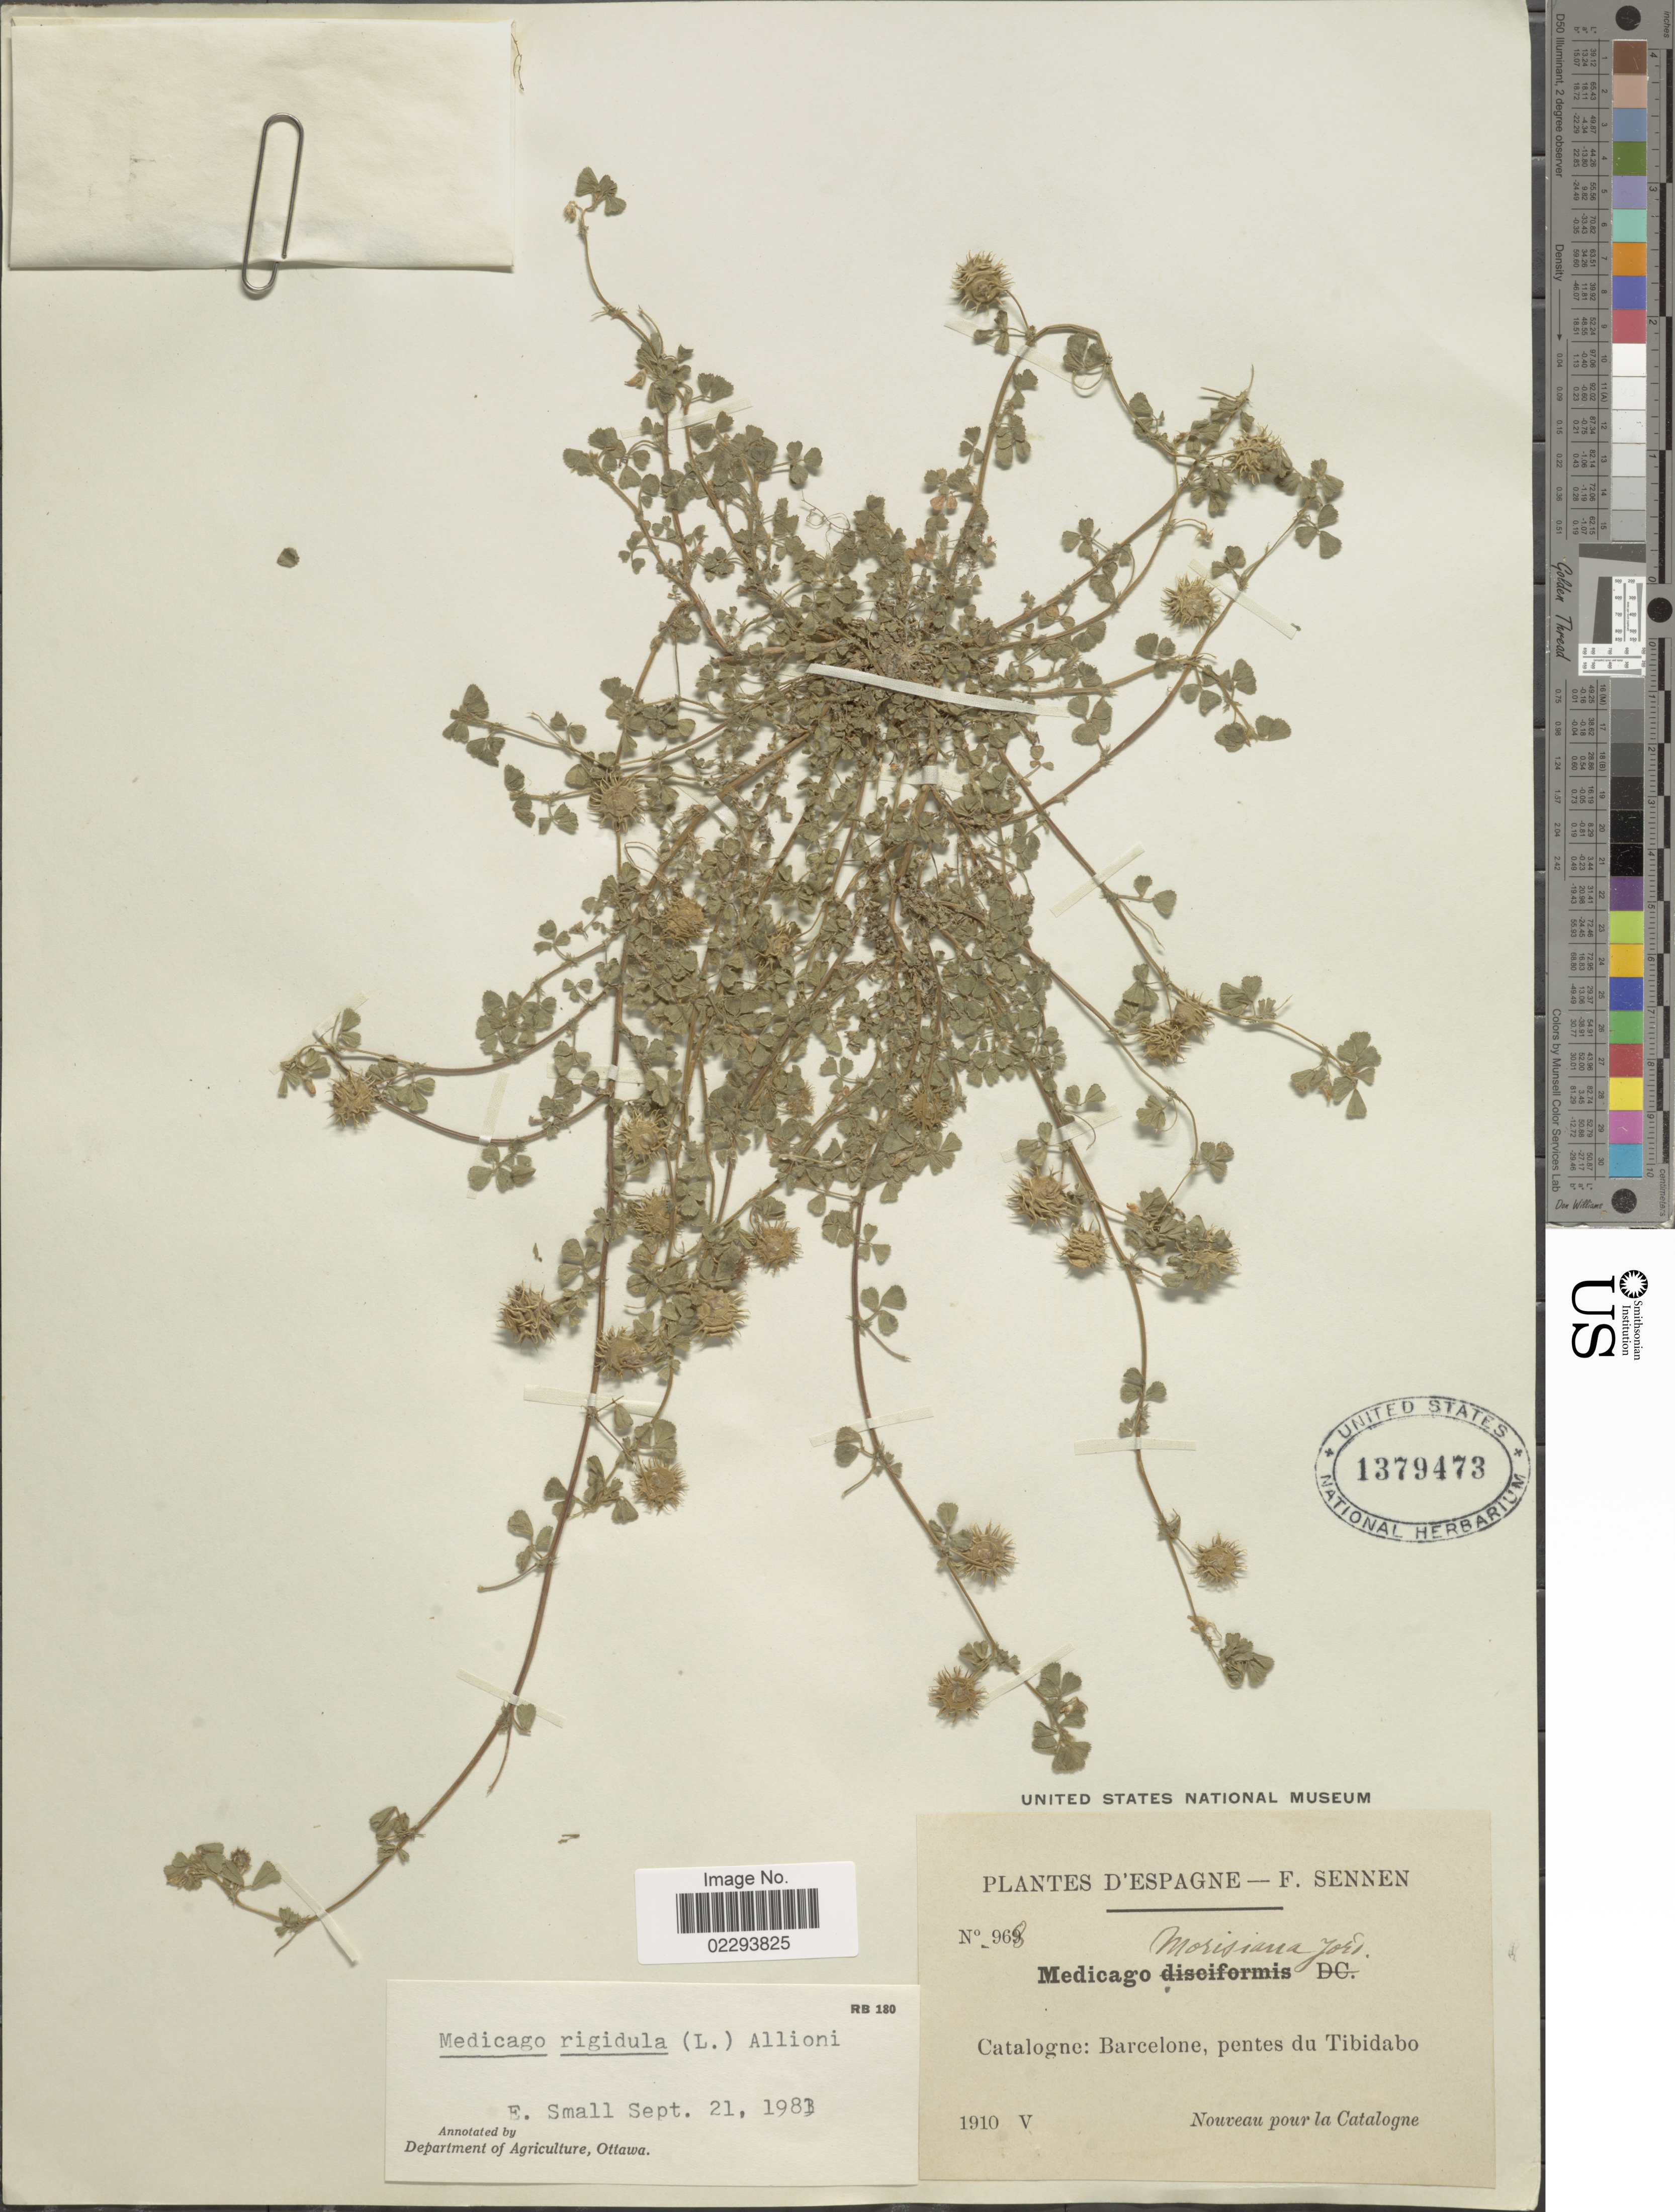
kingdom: Plantae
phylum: Tracheophyta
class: Magnoliopsida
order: Fabales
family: Fabaceae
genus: Medicago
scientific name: Medicago rigidula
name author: (L.) All.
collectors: E. Sennen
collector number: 968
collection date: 1910-05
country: Spain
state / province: Catalunya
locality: D'Espagne. Catalgone:Barcelona , pentes du Tibidabo. Nouveau pour la Catalogne.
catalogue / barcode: US 1379473